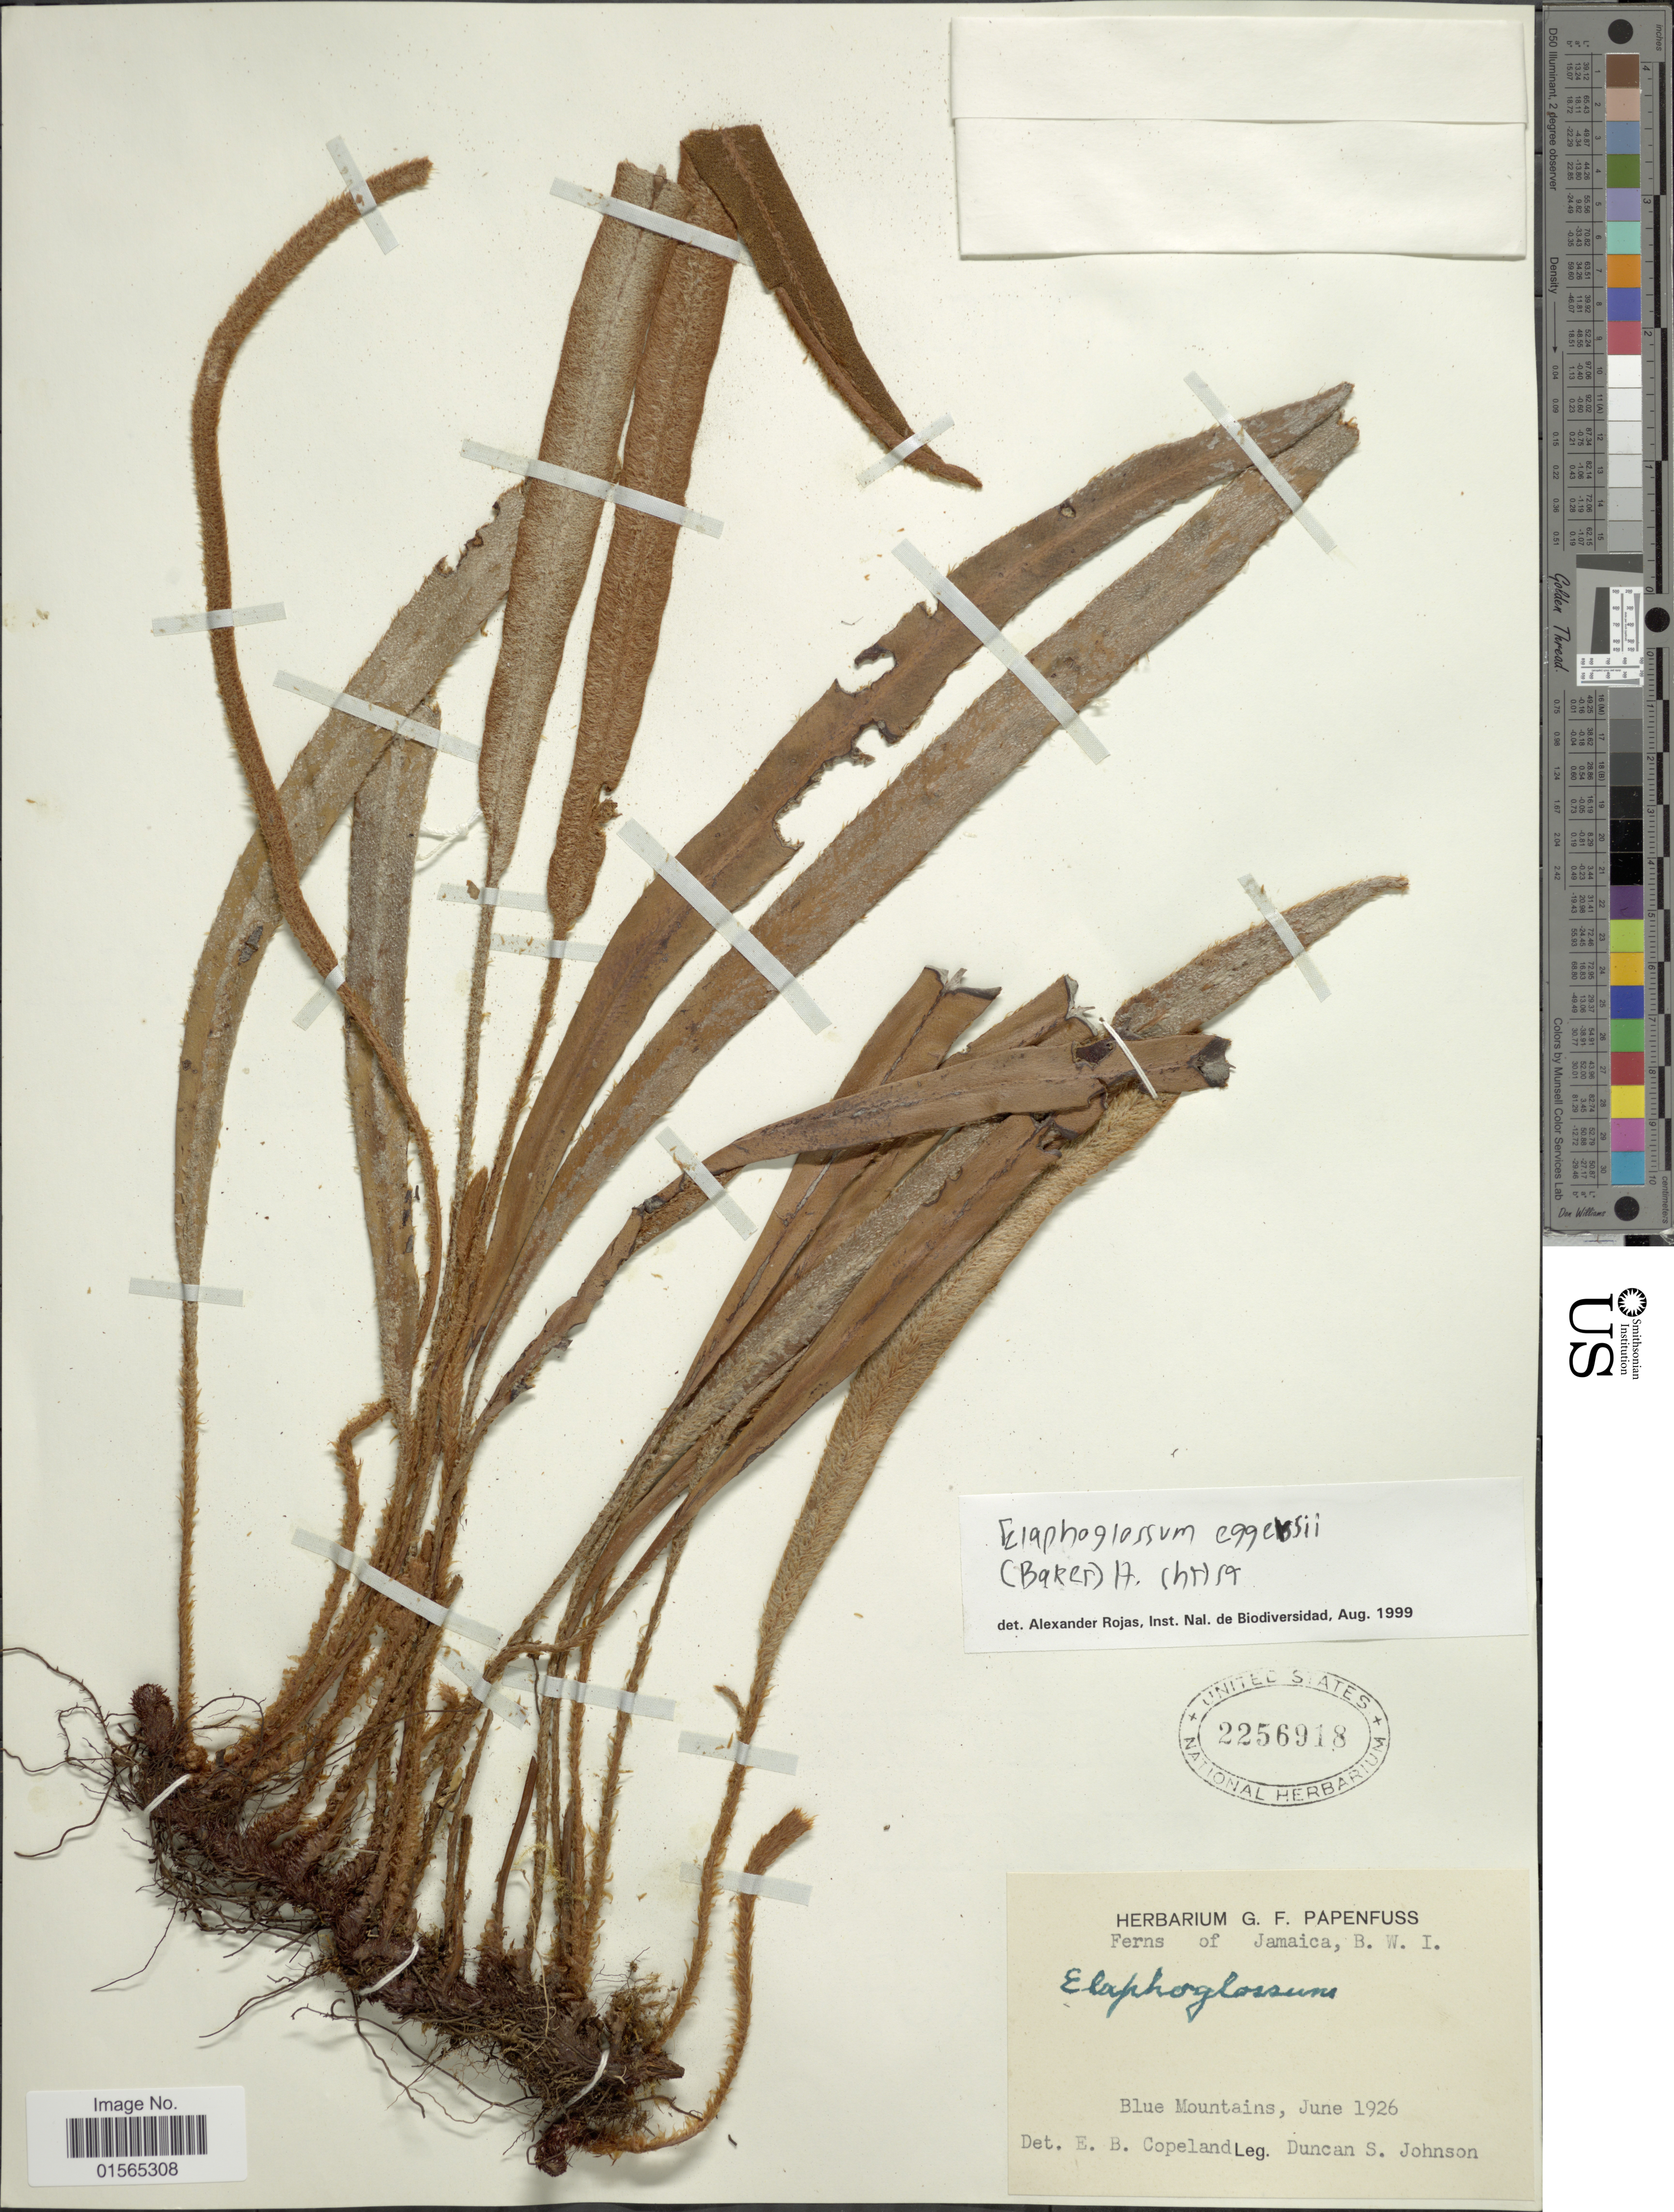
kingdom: Plantae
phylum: Tracheophyta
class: Polypodiopsida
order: Polypodiales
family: Dryopteridaceae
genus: Elaphoglossum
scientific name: Elaphoglossum eggersii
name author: (Baker) Christ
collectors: D. S. Johnson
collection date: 1926-06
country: Jamaica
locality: B. W. I, Blue Mountains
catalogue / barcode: US 2256918